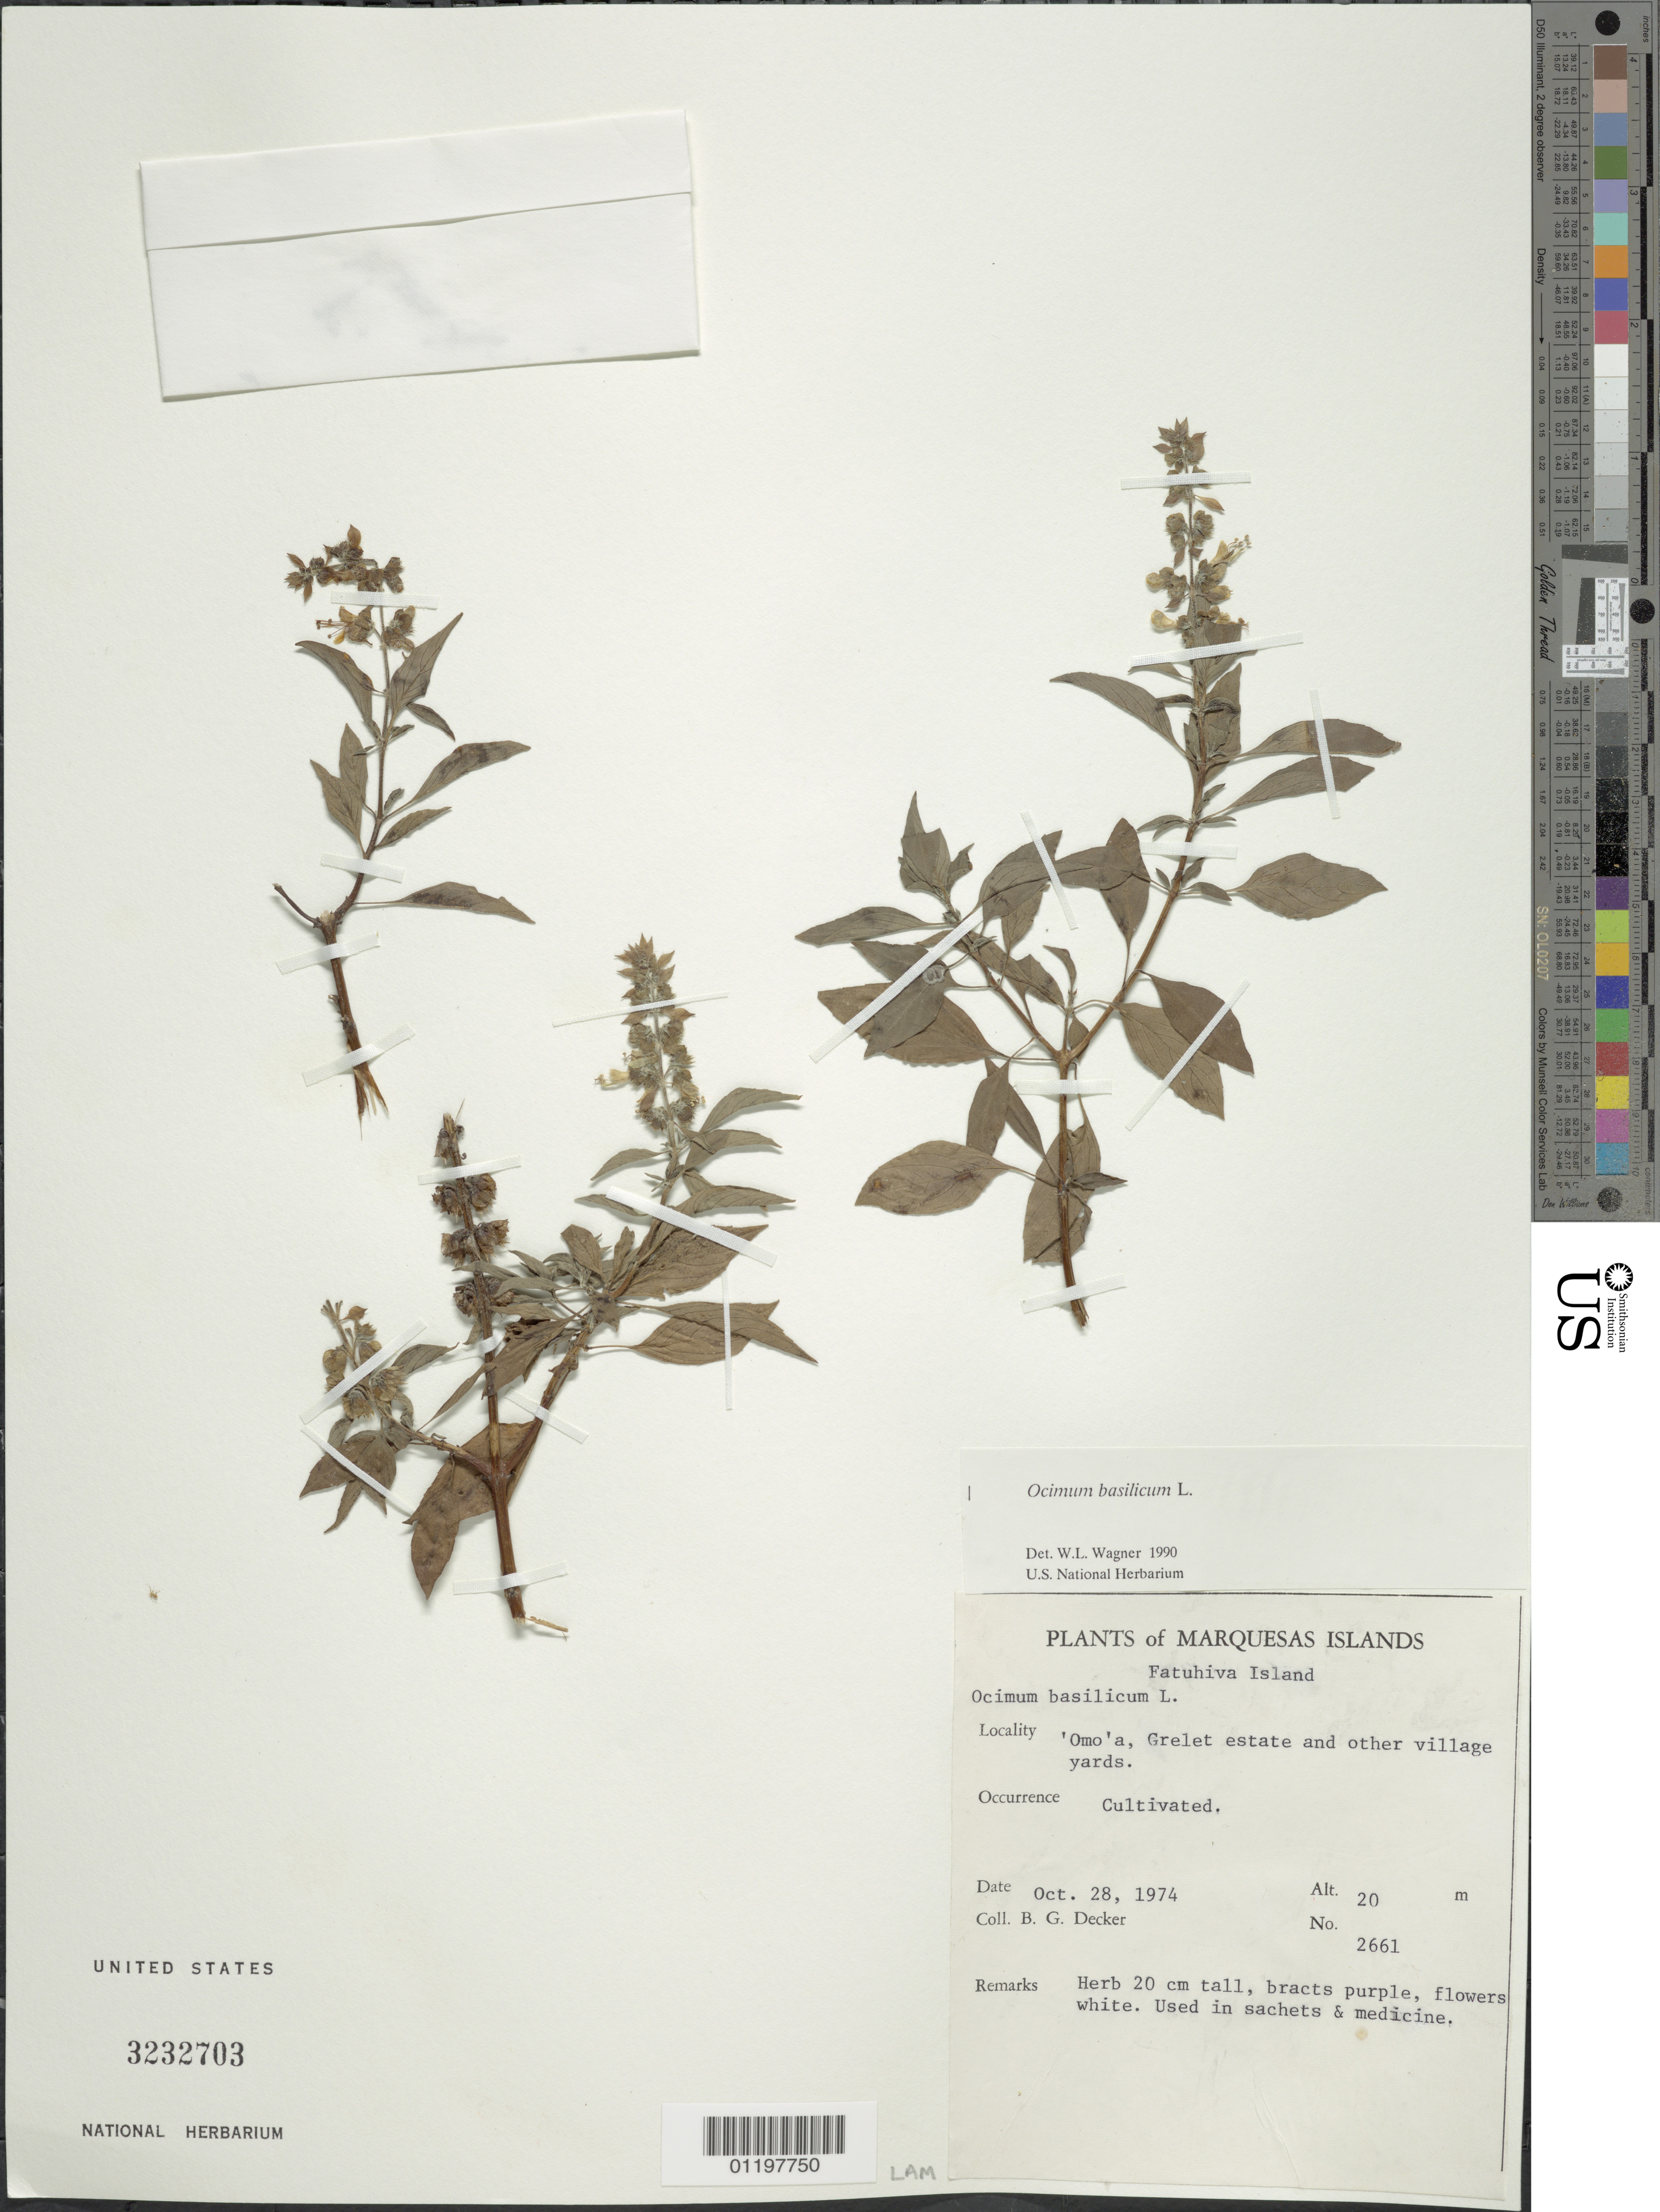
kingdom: Plantae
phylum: Tracheophyta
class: Magnoliopsida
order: Lamiales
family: Lamiaceae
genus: Ocimum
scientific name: Ocimum basilicum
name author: L.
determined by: Wagner, W. L., (BOT), Smithsonian Institution - National Museum of Natural History (UNITED STATES)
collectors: B. G. Decker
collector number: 2661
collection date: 1974-10-28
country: French Polynesia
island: Fatu Hiva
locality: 'Omo'a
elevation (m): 20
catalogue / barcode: US 3232703